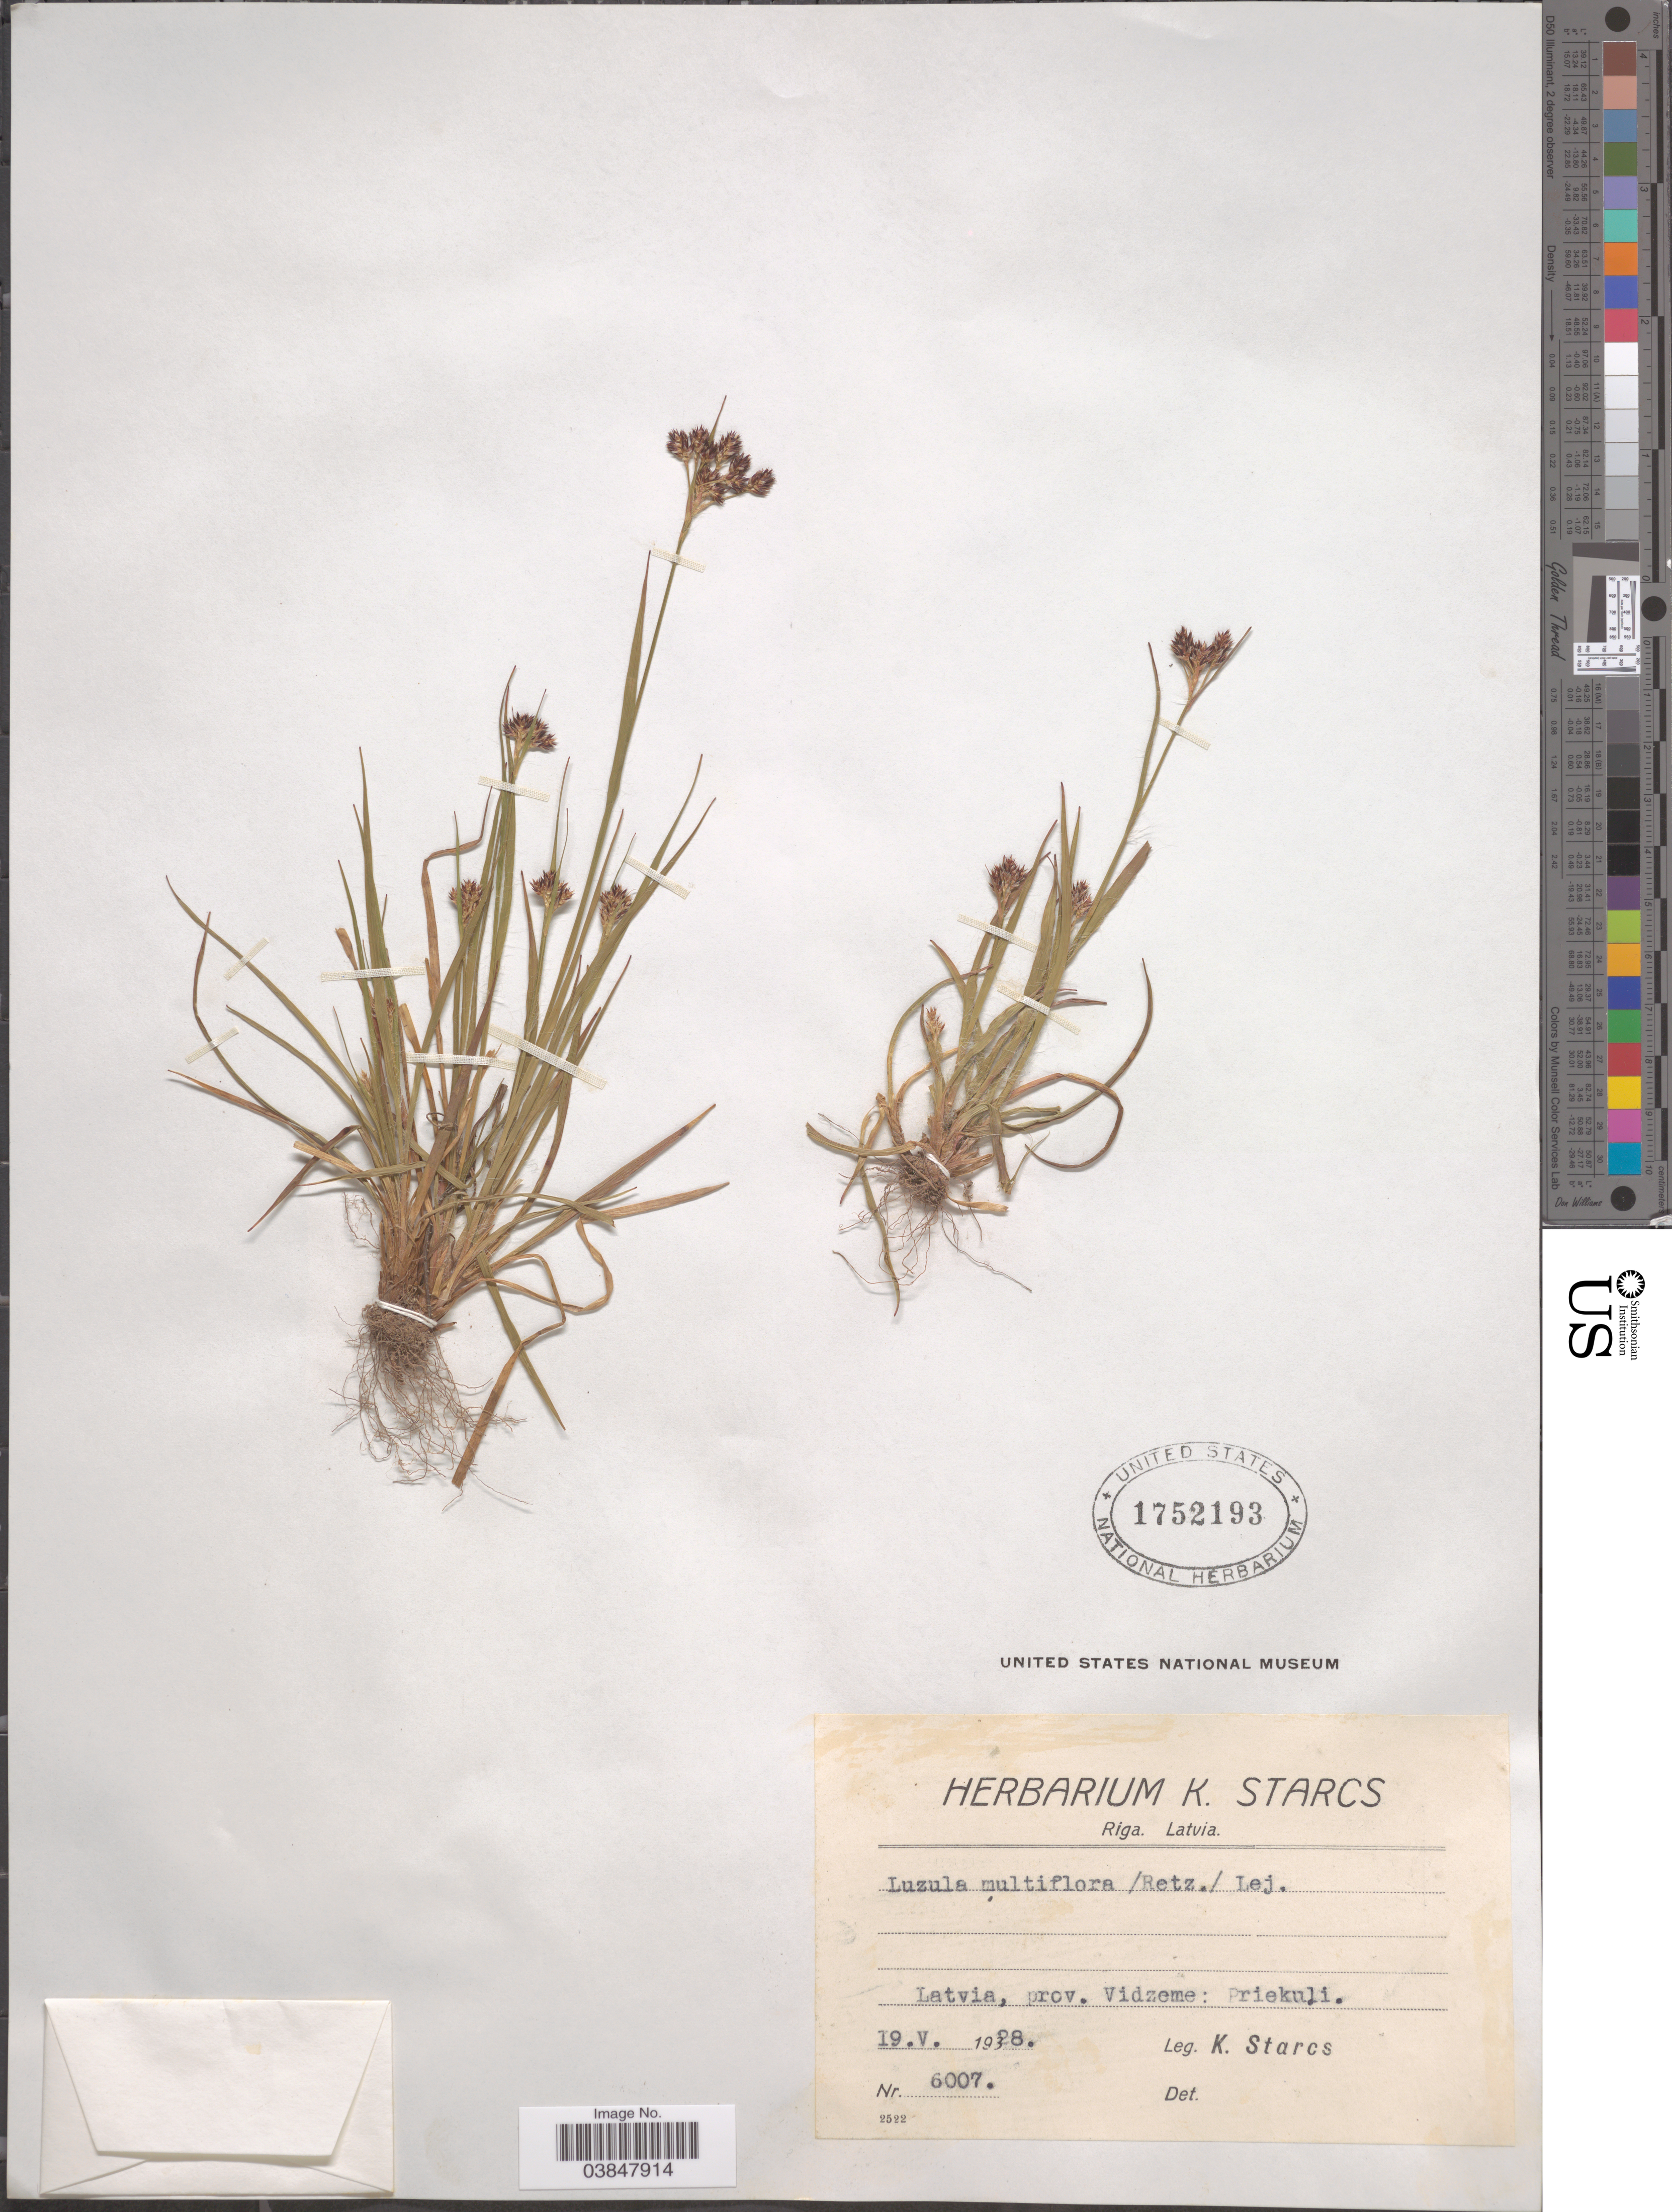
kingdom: Plantae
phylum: Tracheophyta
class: Liliopsida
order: Poales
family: Juncaceae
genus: Luzula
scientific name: Luzula multiflora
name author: (Ehrh.) Lej.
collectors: K. Starcs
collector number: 6007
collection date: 1928-05-19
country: Latvia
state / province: Priekuļu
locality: Prov. Vidzeme: Priekuli.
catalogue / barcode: US 1752193